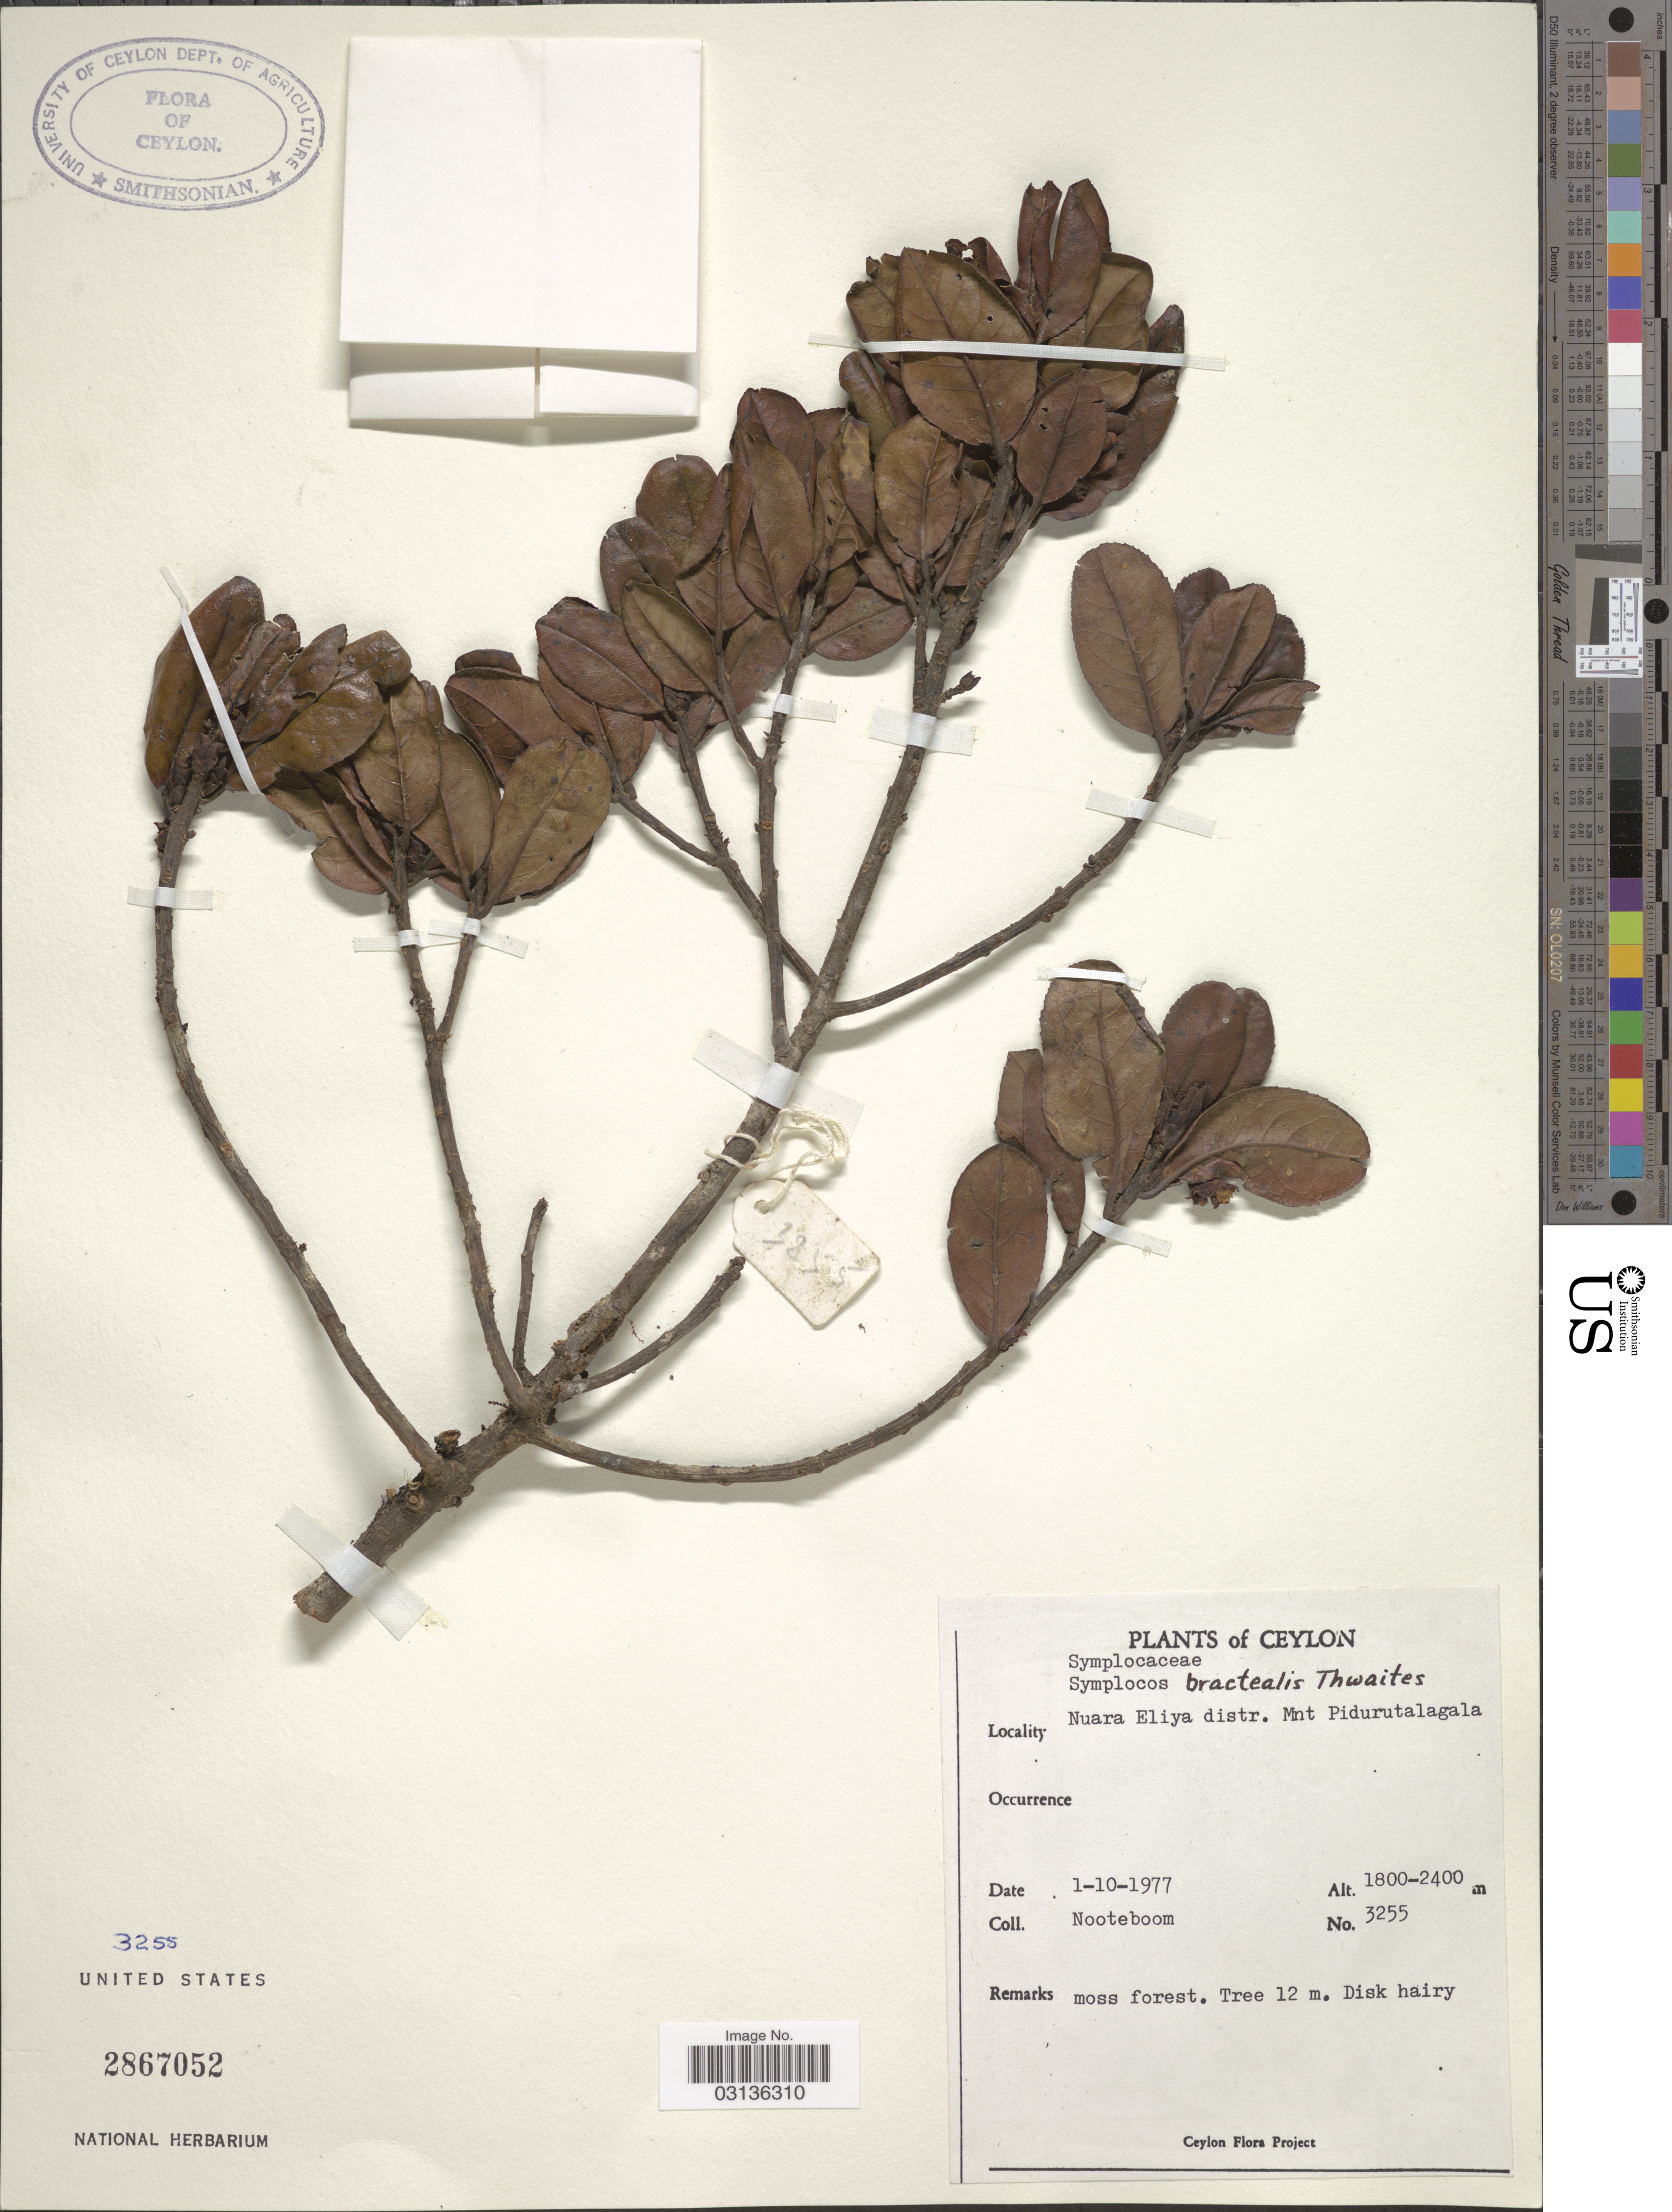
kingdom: Plantae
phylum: Tracheophyta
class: Magnoliopsida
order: Ericales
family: Symplocaceae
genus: Symplocos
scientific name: Symplocos bractealis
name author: Thwaites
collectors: Nooteboom, --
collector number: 3255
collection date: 1977-10-01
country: Sri Lanka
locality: Ceylon. Nuara Eliya distr. Mnt Pidurutalagala.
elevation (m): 1800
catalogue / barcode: US 2867052